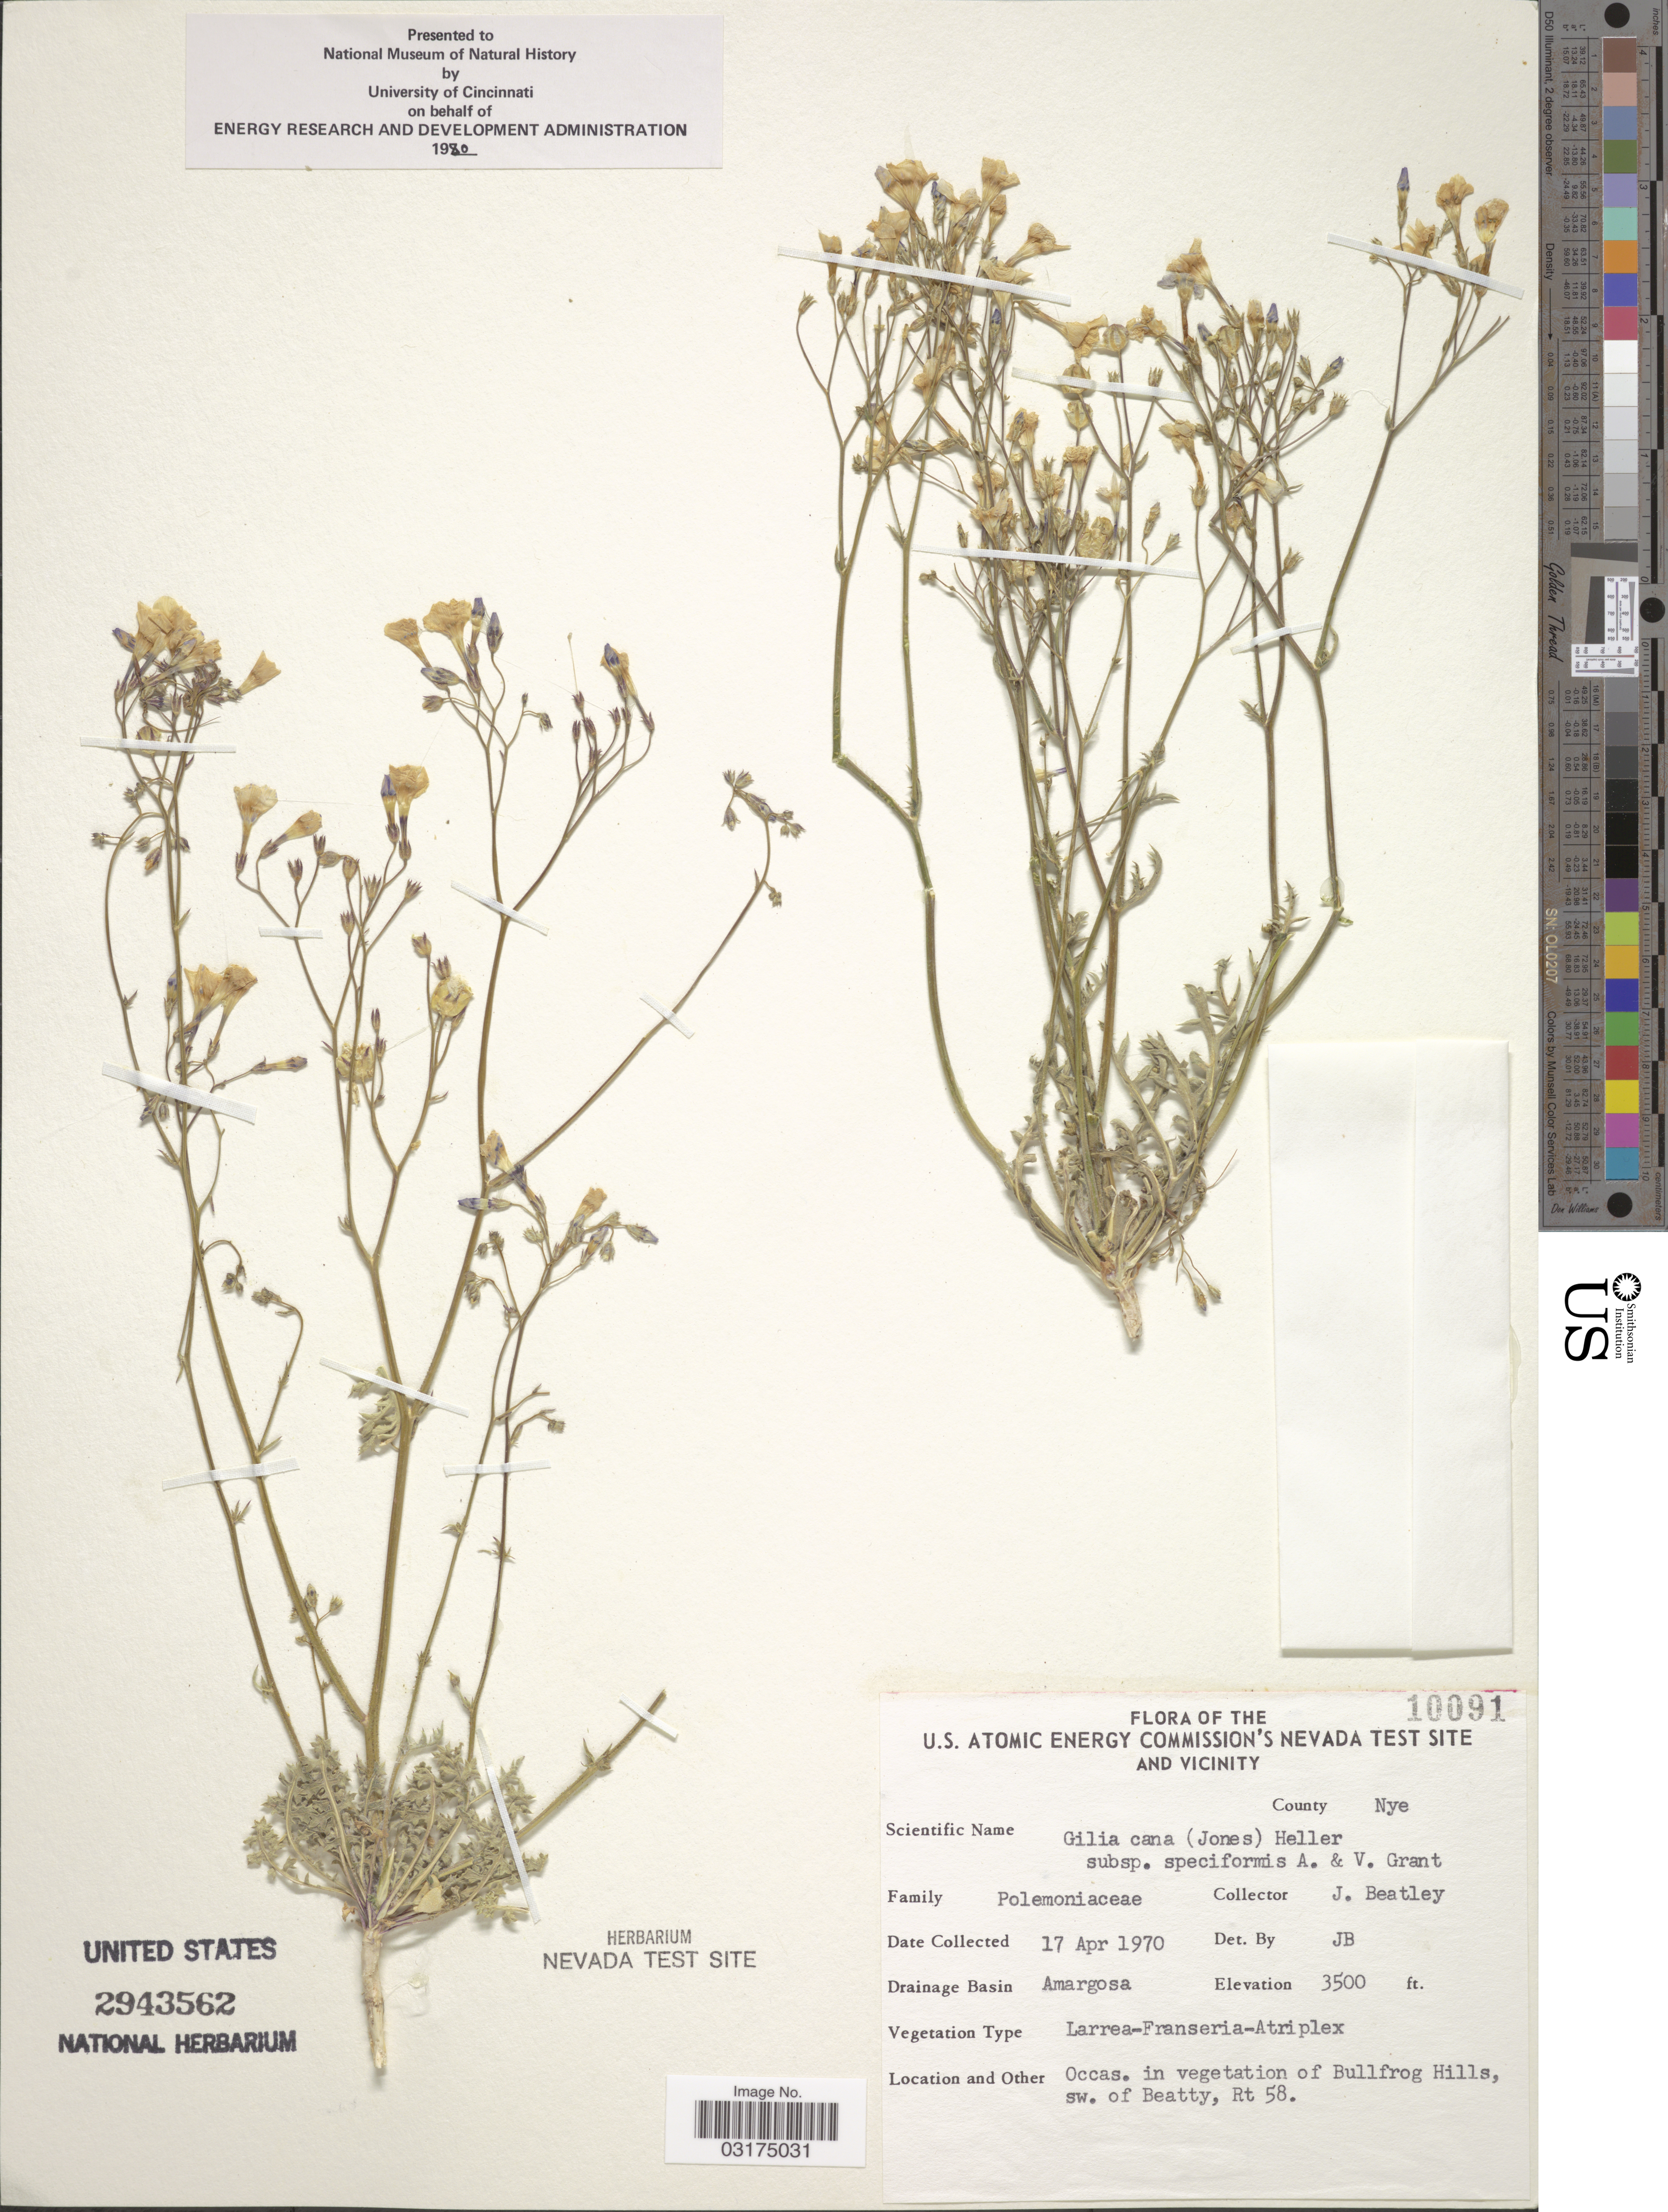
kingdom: Plantae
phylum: Tracheophyta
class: Magnoliopsida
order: Ericales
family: Polemoniaceae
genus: Gilia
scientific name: Gilia cana subsp. speciformis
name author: A.D. Grant & V.E. Grant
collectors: J. C. Beatley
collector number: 10091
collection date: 1970-04-17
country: United States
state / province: Nevada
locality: The U. S. Atomic Energy Commission's Nevada Test Site and Vicinity. County Nye. Drainage Basin Amargosa. Occas. in vegetation of Bullfrog Hills, sw. of Beatty, Rt. 58.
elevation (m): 1067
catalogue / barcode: US 2943562